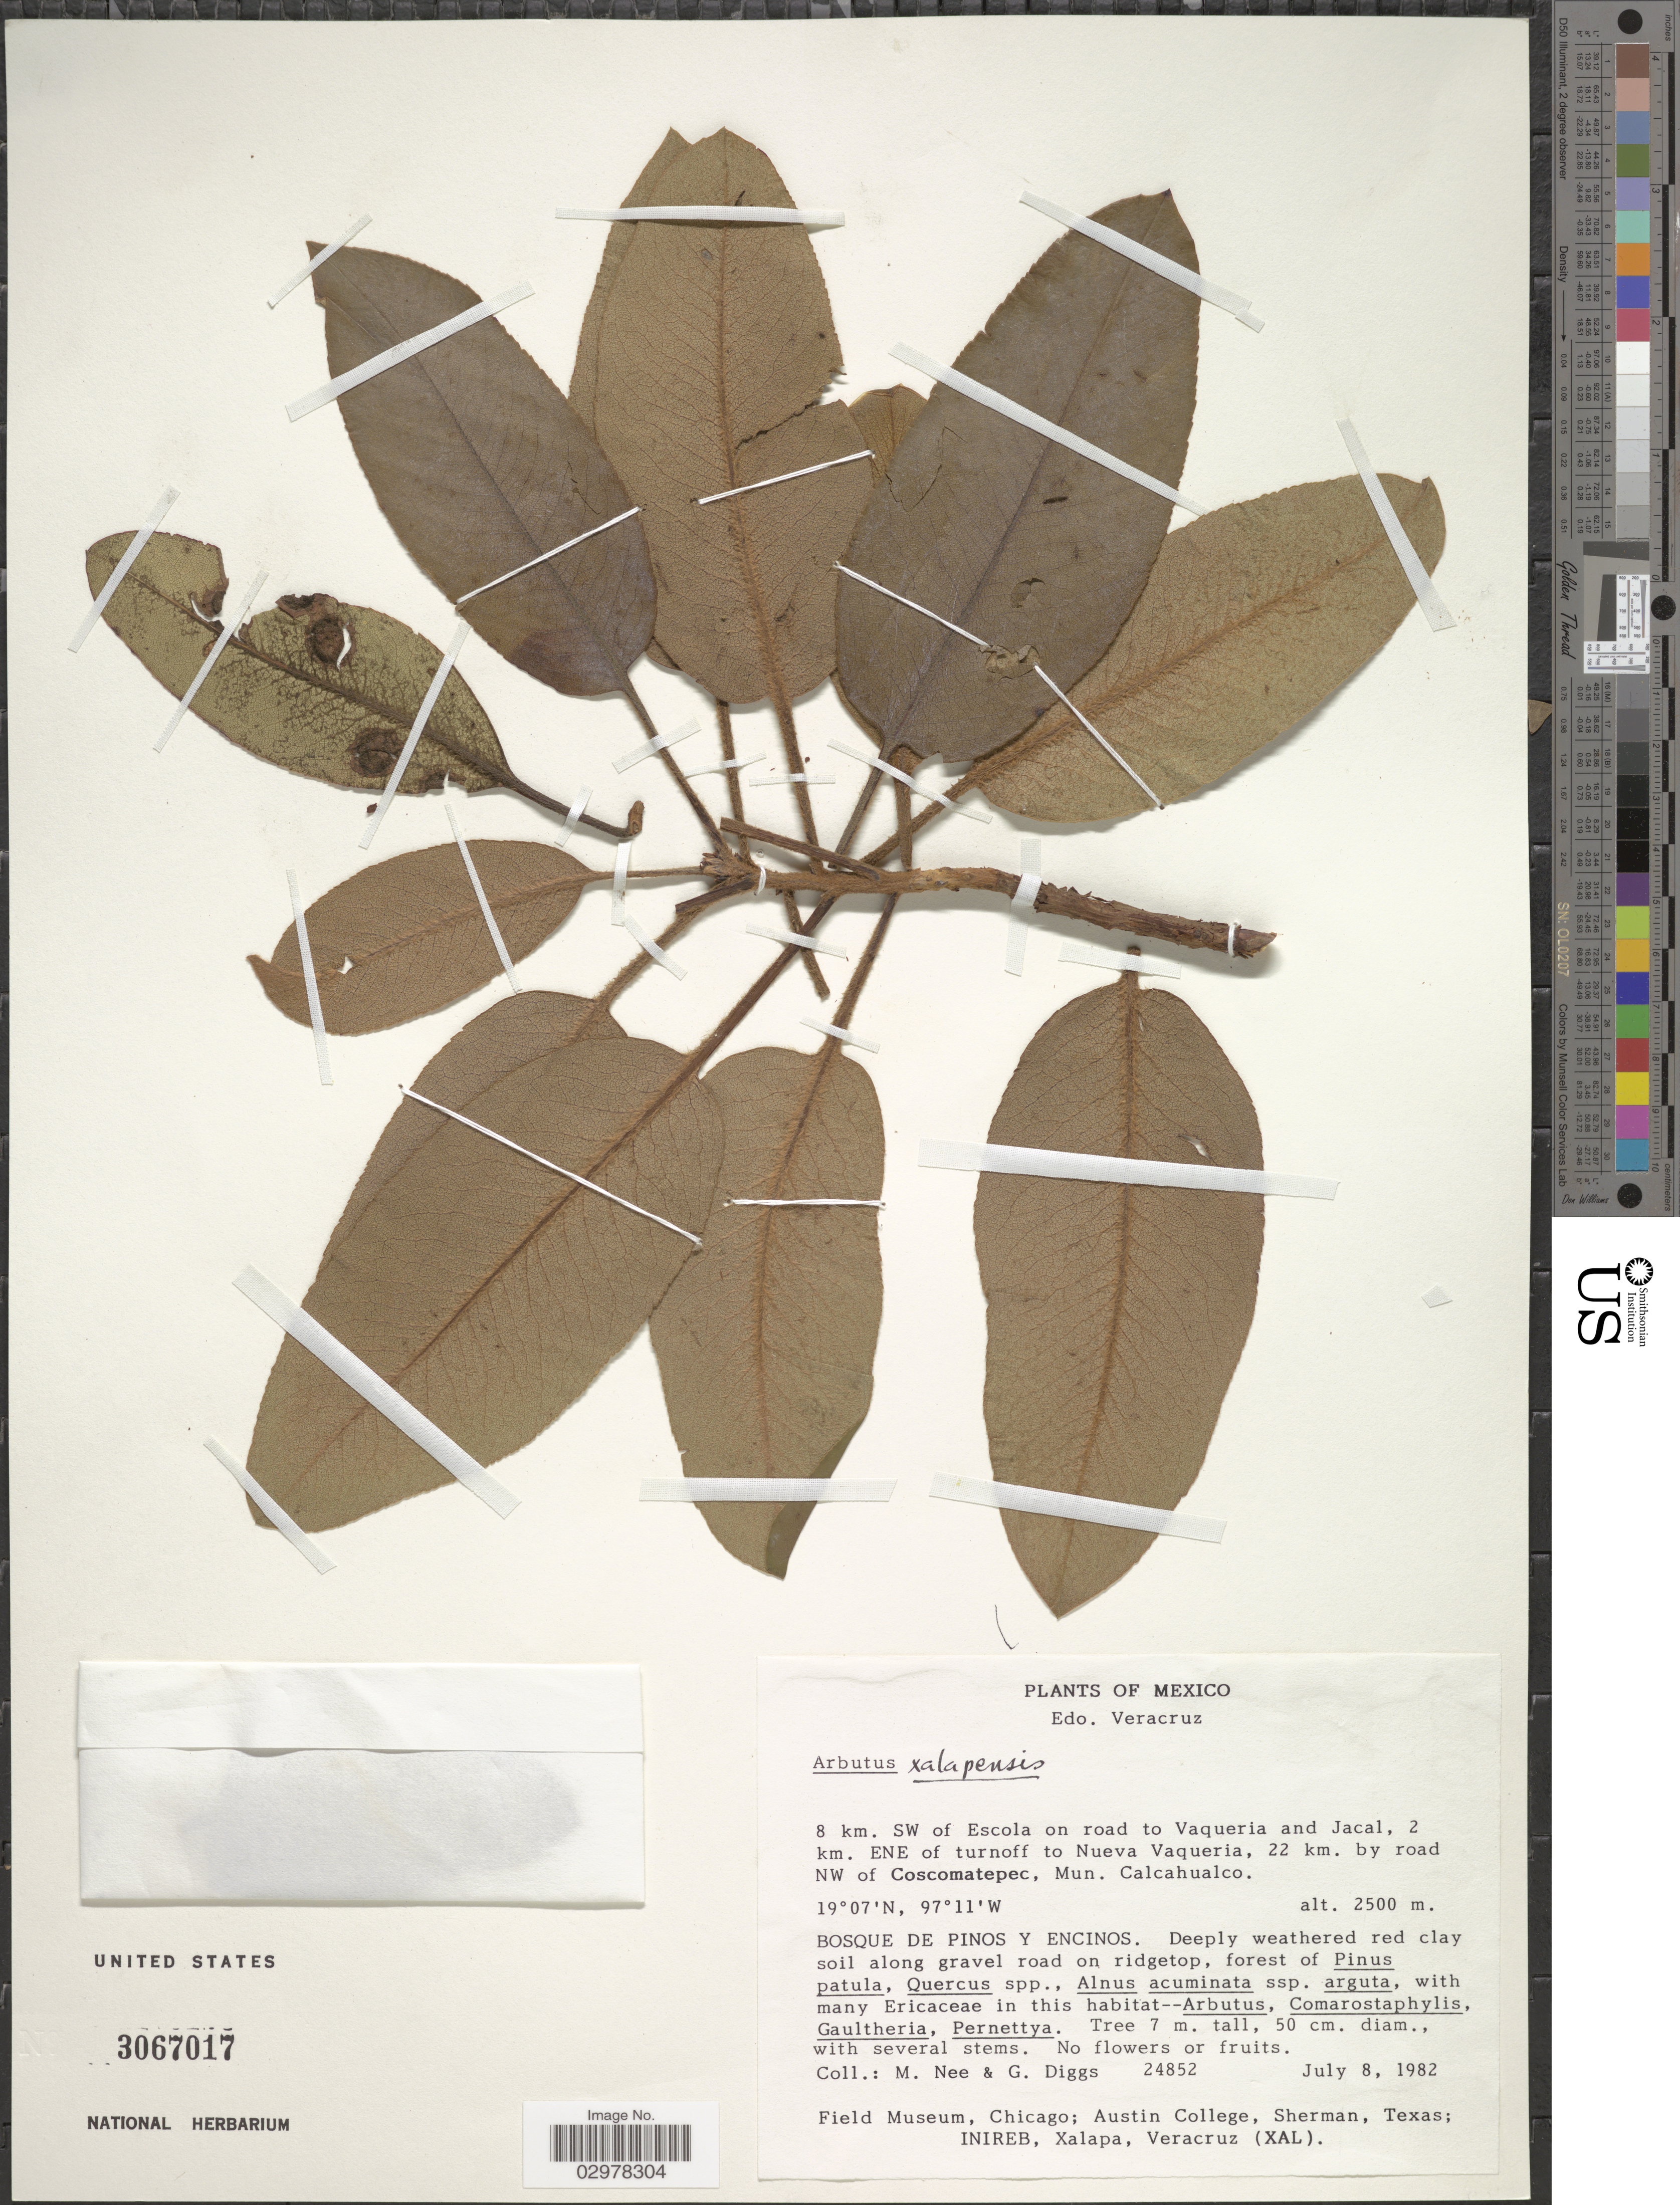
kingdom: Plantae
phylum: Tracheophyta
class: Magnoliopsida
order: Ericales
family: Ericaceae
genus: Arbutus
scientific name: Arbutus xalapensis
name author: Kunth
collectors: M. Nee & G. Diggs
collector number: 24852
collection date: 1982-07-08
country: Mexico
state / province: Veracruz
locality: Ede. Veracruz, 8 km. SW of Escola on road to Vaqueria and Jacal, 2 km. ENE of Nueva Vaqueria, 22 km. by road NW of Coscomatepec, Mun Calcahualco.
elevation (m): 2500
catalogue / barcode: US 3067017